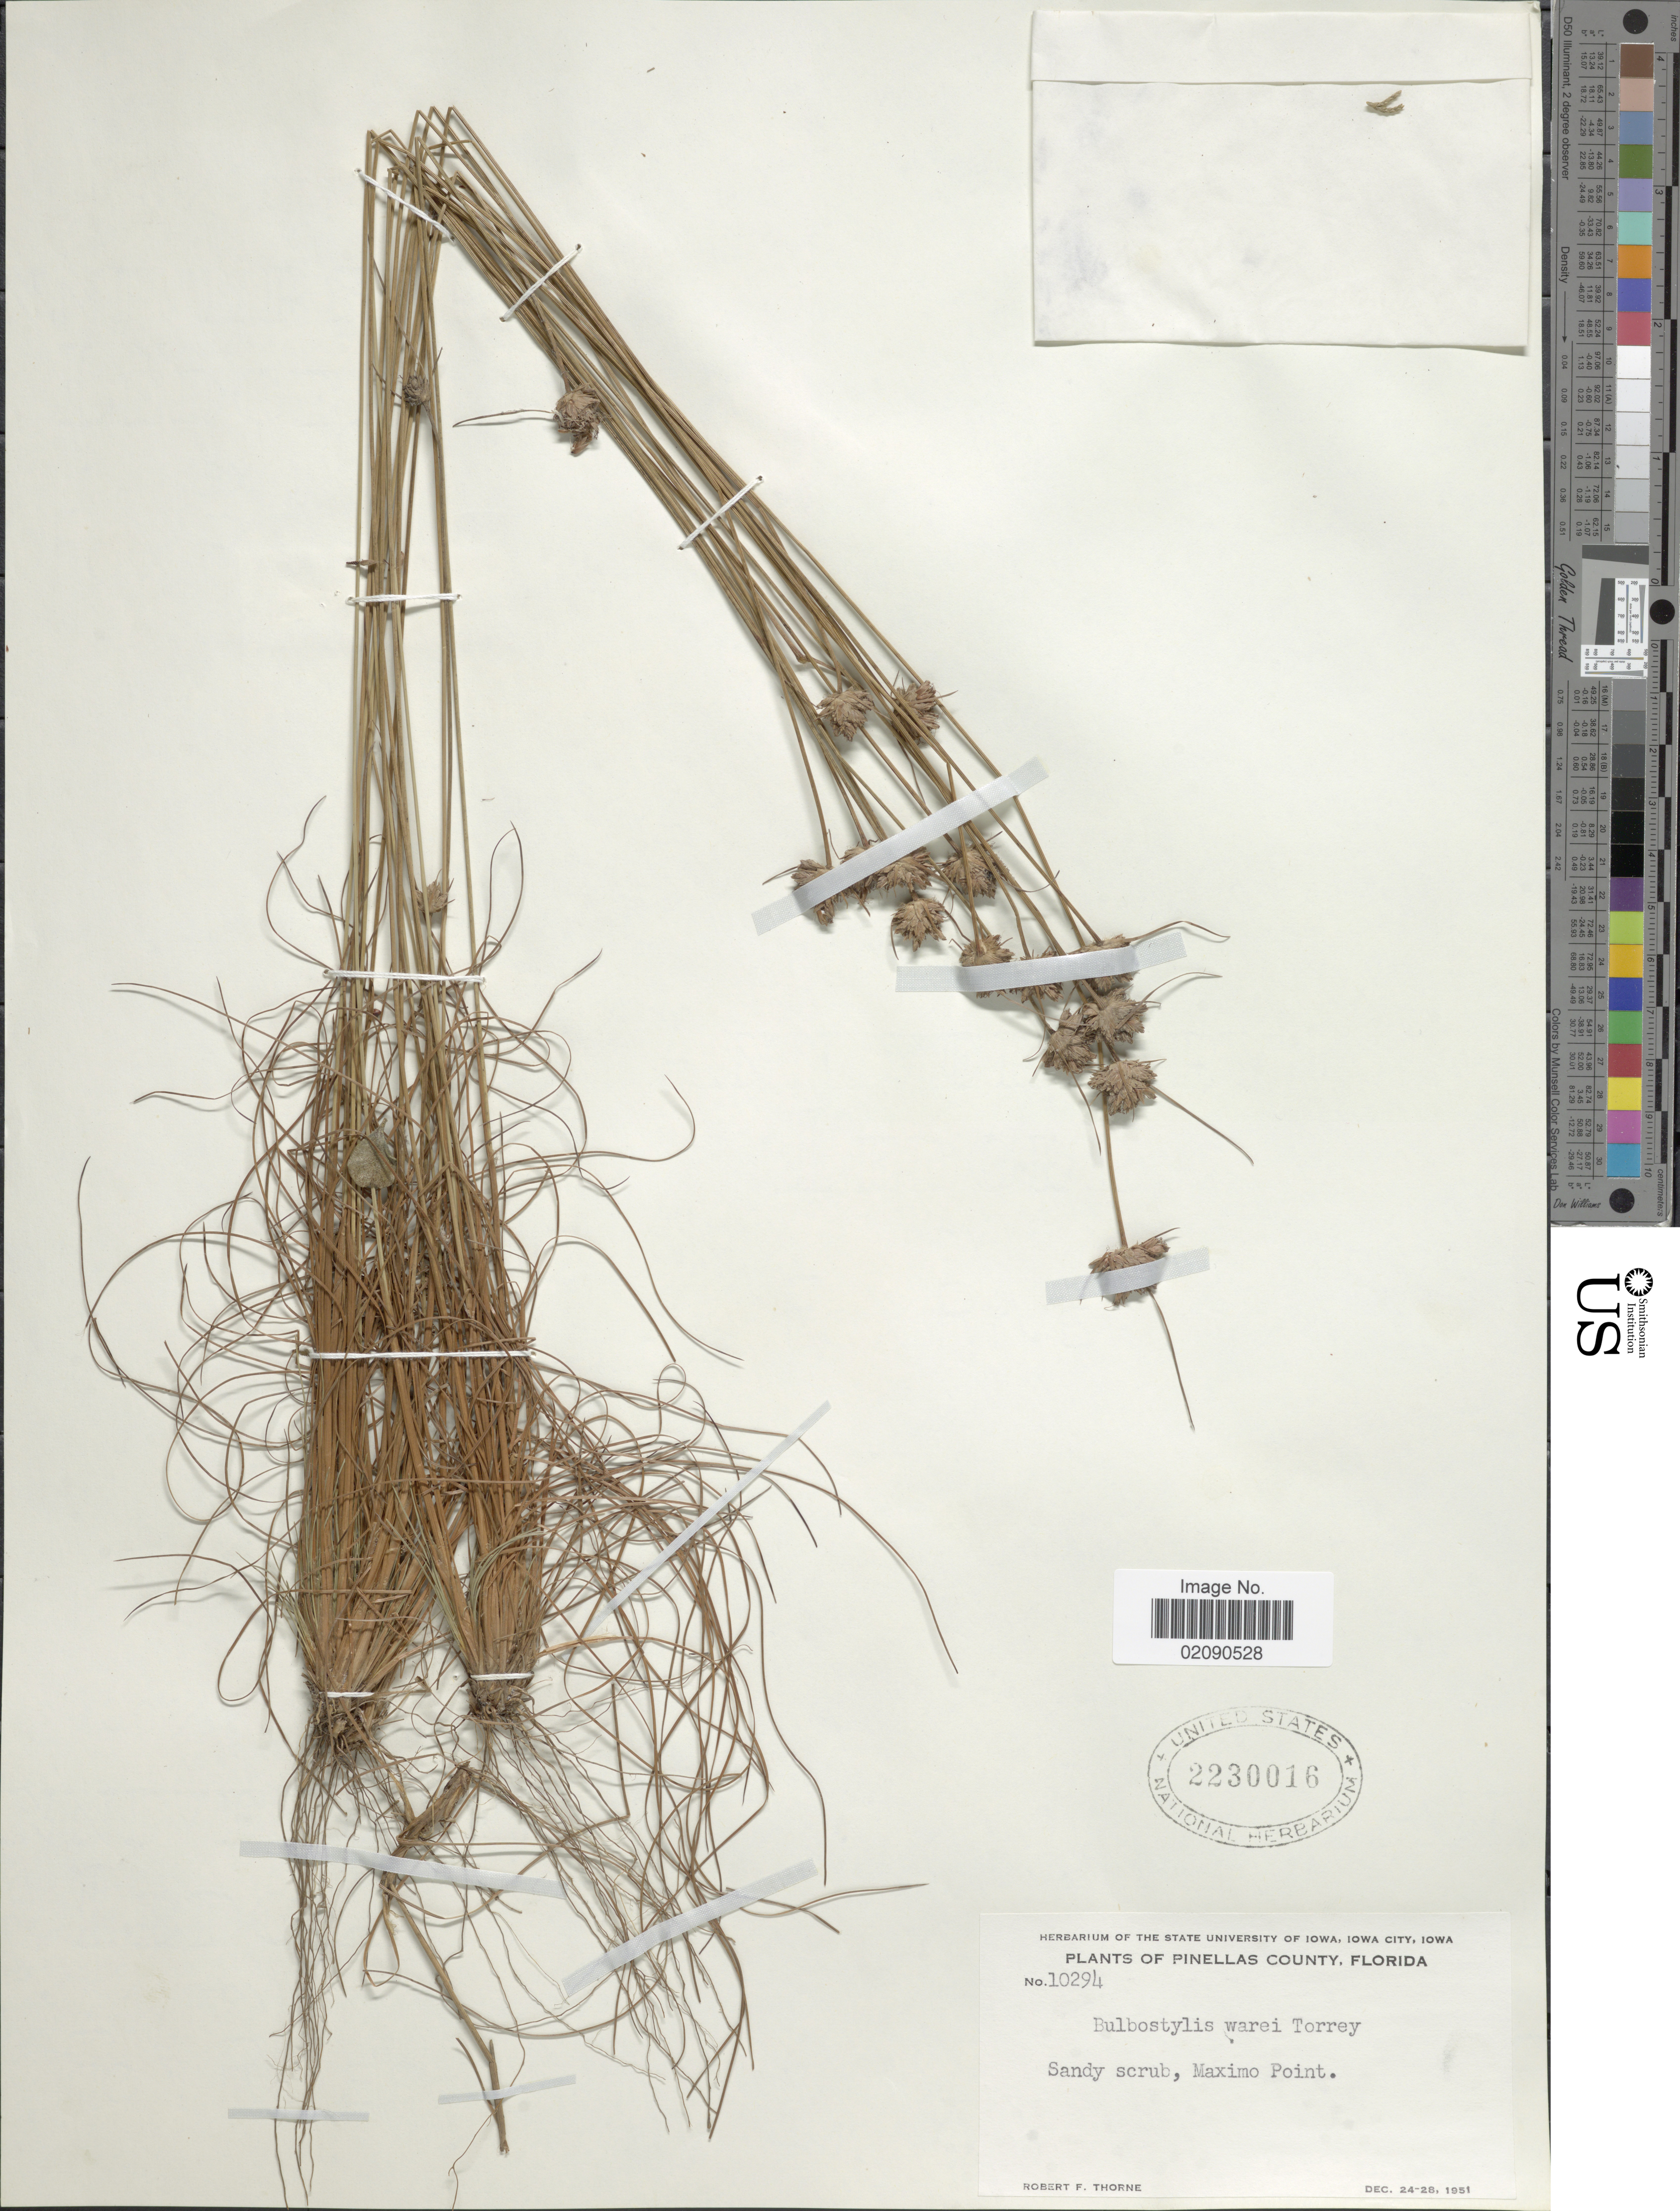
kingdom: Plantae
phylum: Tracheophyta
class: Liliopsida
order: Poales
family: Cyperaceae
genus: Bulbostylis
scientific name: Bulbostylis warei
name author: (Torr.) C.B. Clarke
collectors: R. F. Thorne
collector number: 10294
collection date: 1951-12-24/1951-12-28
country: United States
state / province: Florida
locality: Pinellas County, Sandy scrub, Maximo Point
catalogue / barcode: US 2230016